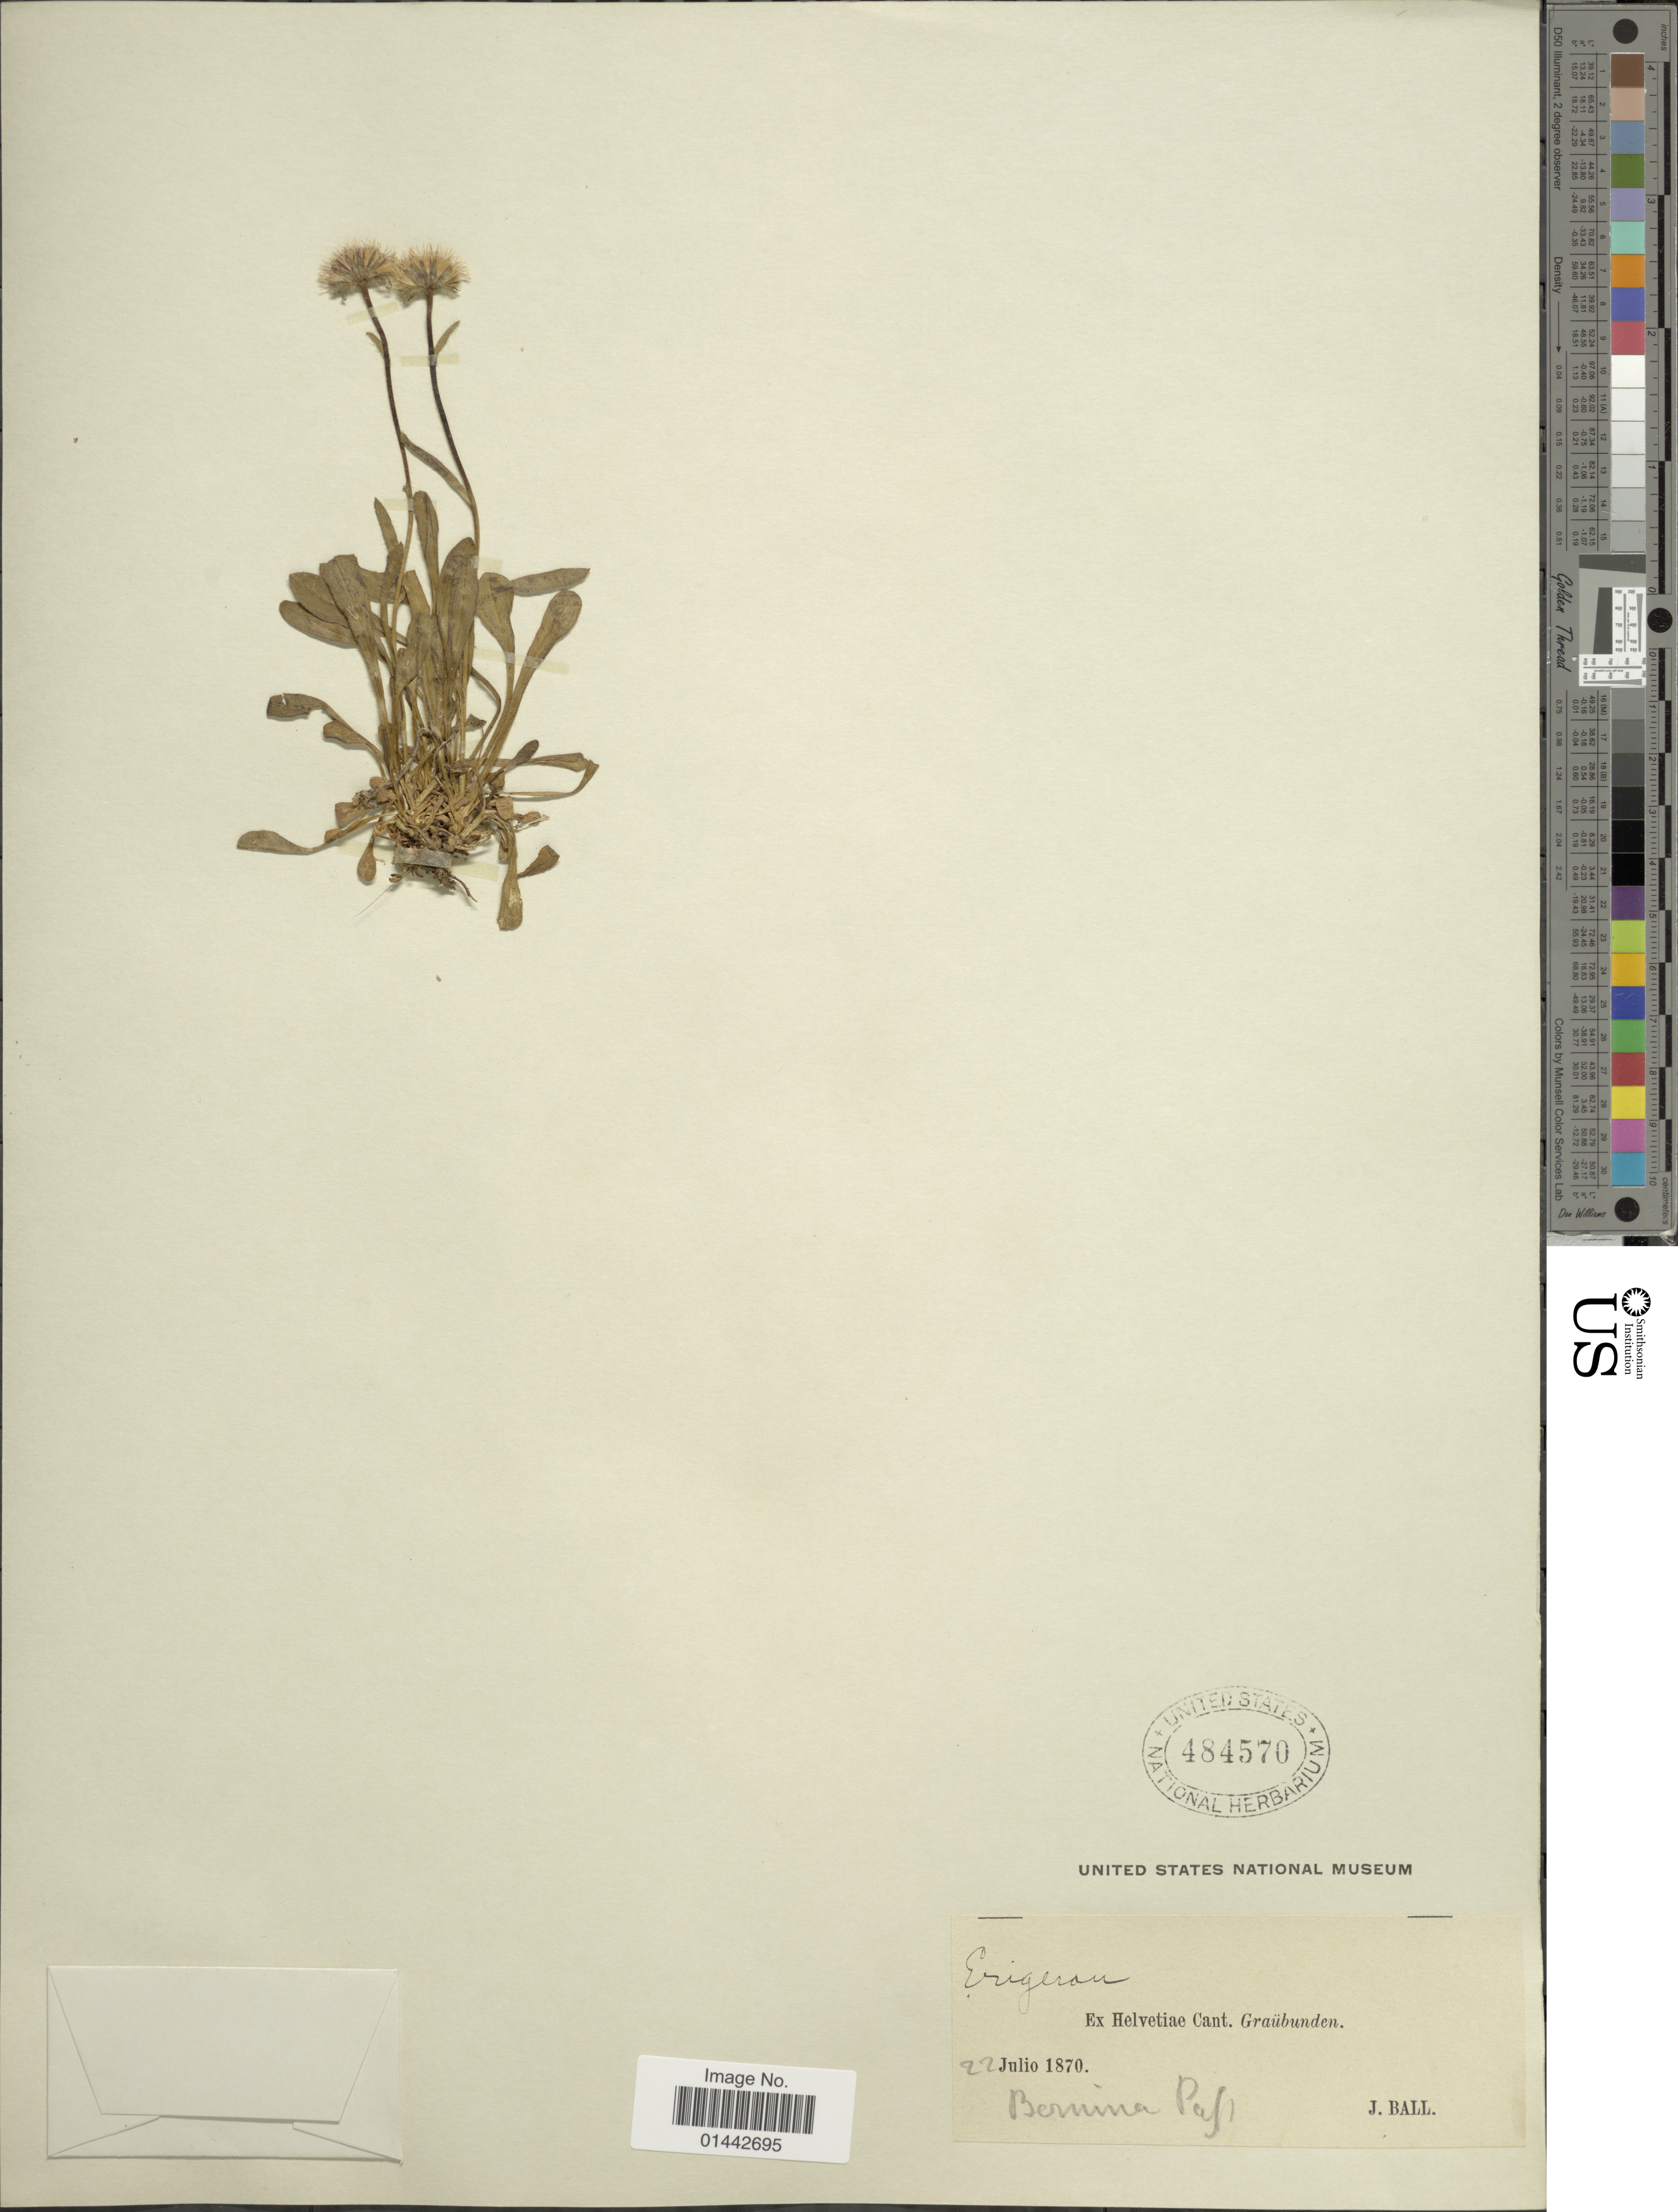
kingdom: Plantae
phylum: Tracheophyta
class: Magnoliopsida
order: Asterales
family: Asteraceae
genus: Erigeron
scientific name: Erigeron alpinus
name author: L.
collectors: J. Ball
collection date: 1870-07-22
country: Switzerland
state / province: Graubunden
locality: Ex Helveticae Cant. Graubunden.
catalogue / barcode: US 484570